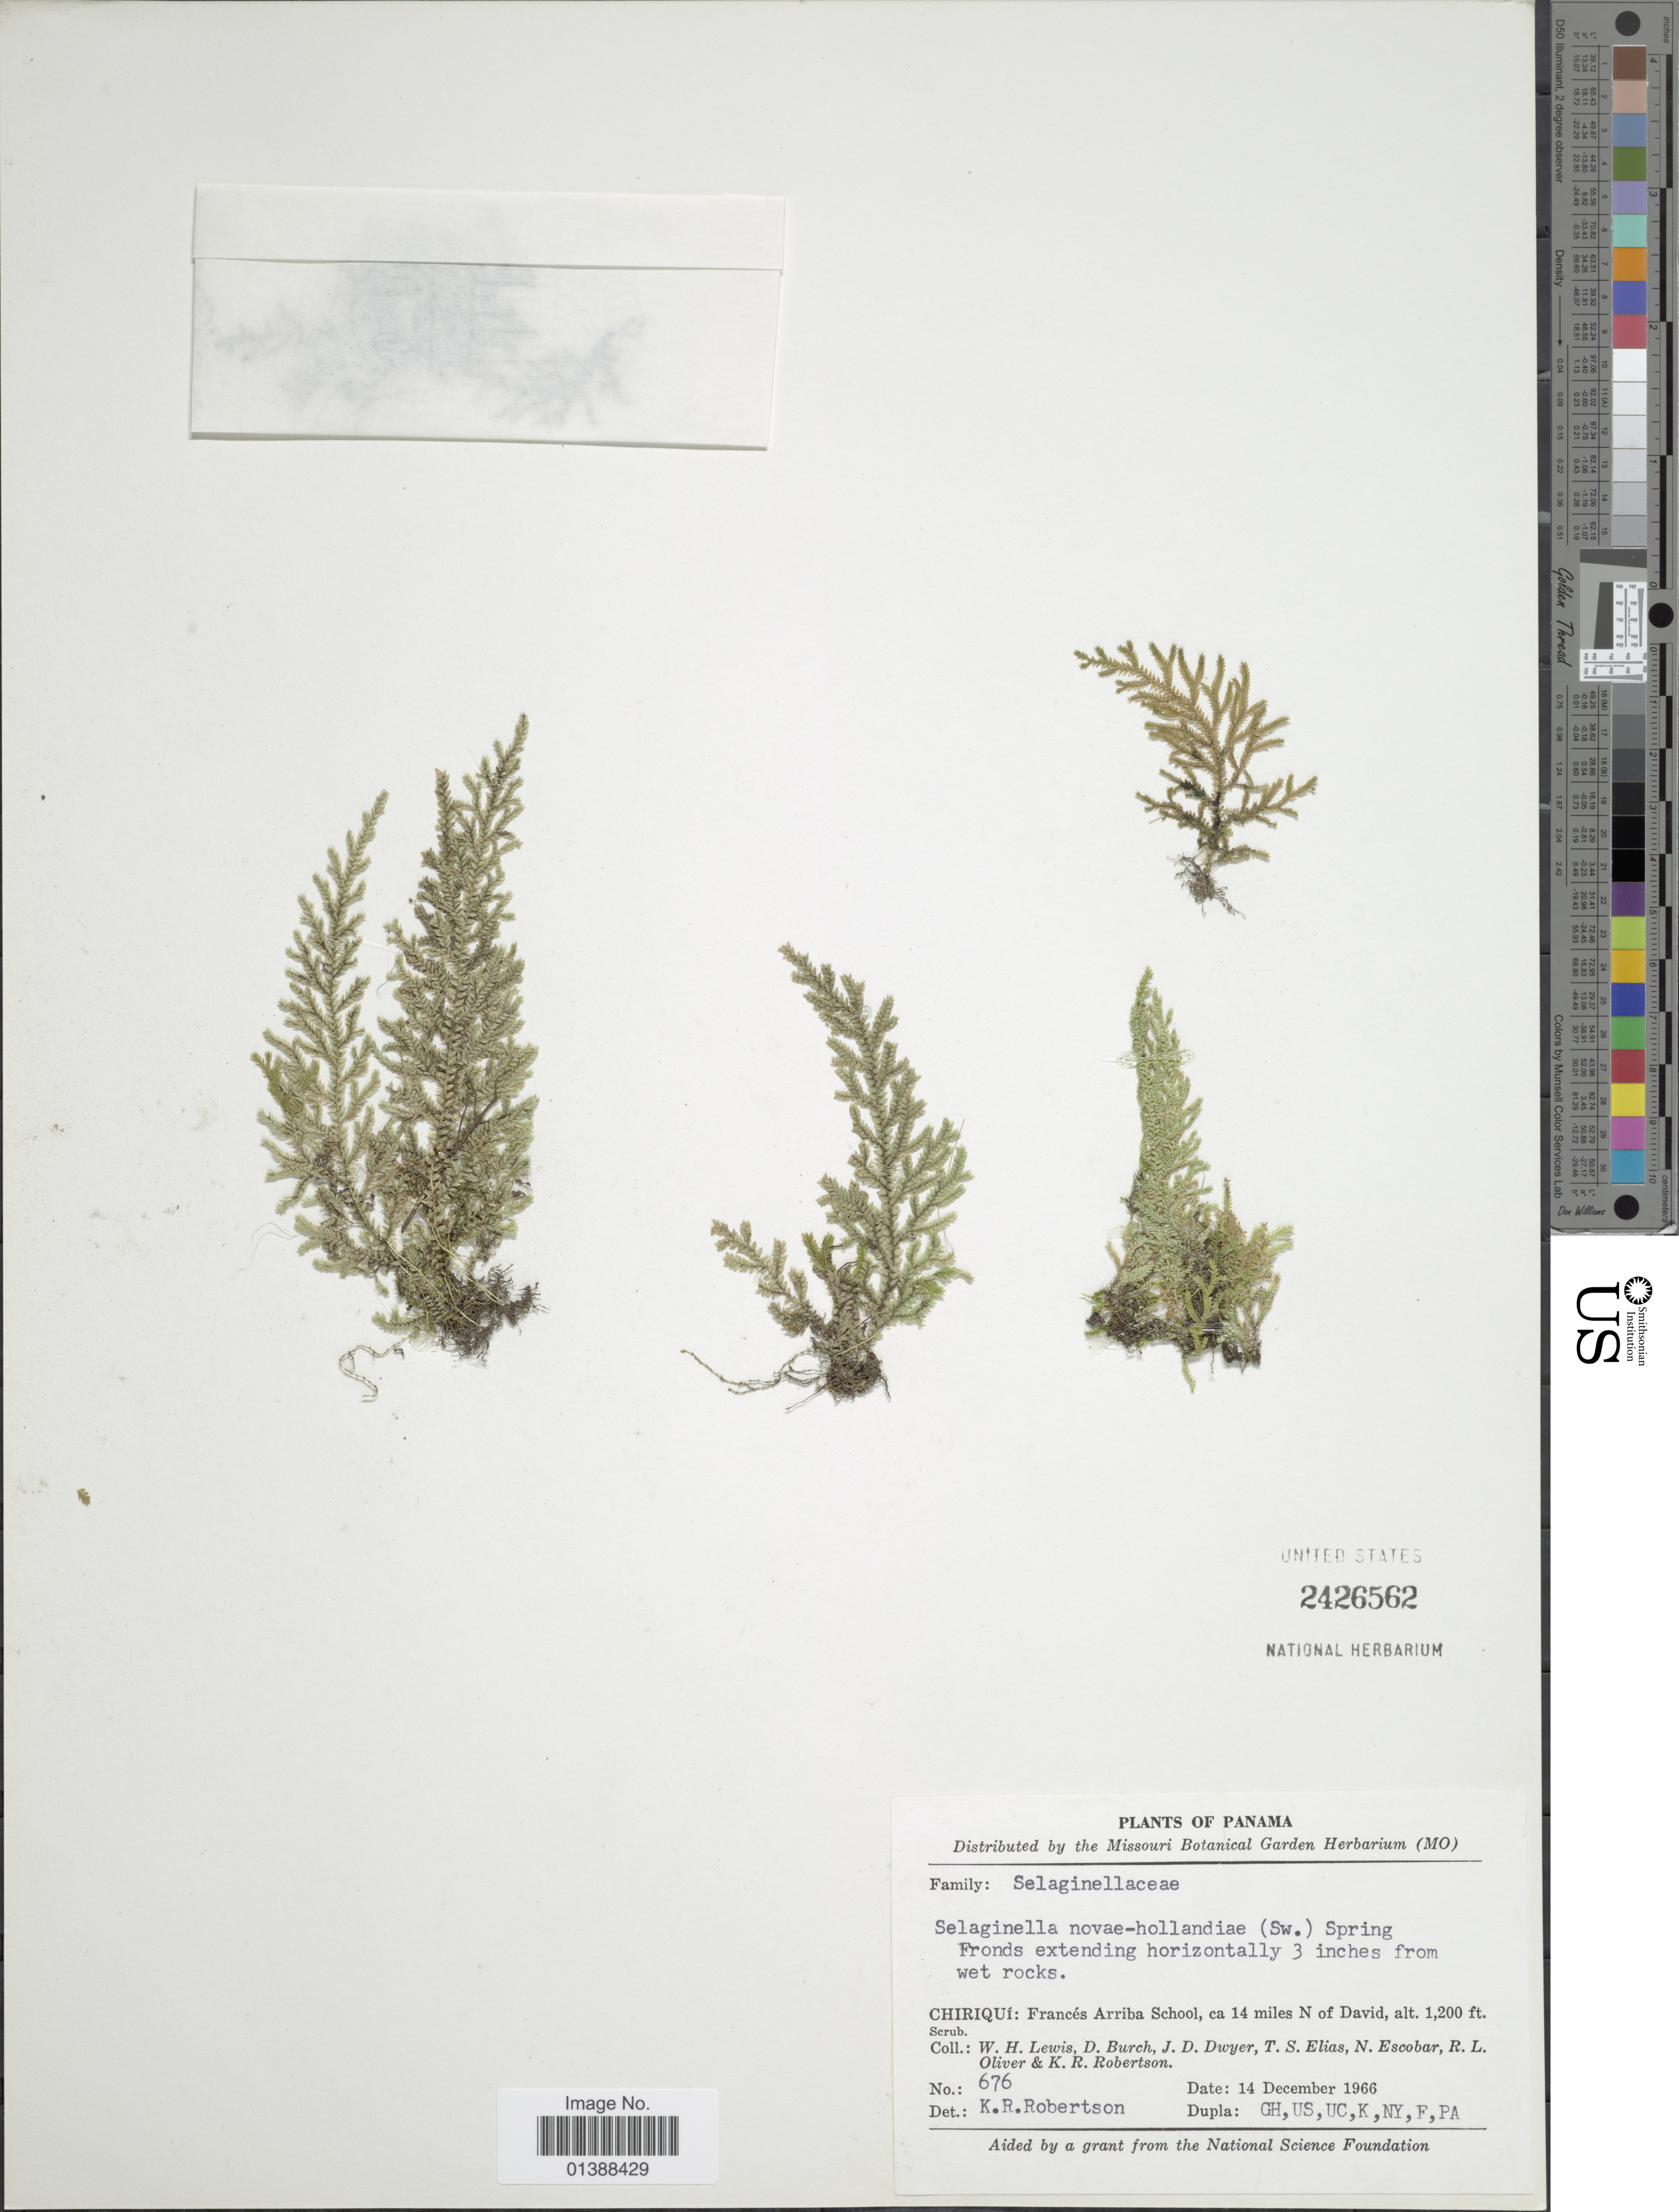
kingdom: Plantae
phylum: Tracheophyta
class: Lycopodiopsida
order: Selaginellales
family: Selaginellaceae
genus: Selaginella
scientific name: Selaginella mikeneei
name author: Valdespino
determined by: Valdespino, I. A., (PMA), Universidad de Panama (PANAMA)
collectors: W. H. Lewis, D. Burch, J. D. Dwyer, T. S. Elias & et al.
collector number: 676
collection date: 1966-12-14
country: Panama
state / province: Chiriqui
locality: Francés Arriba School, ca 14 miles N of David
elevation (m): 366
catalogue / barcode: US 2426562